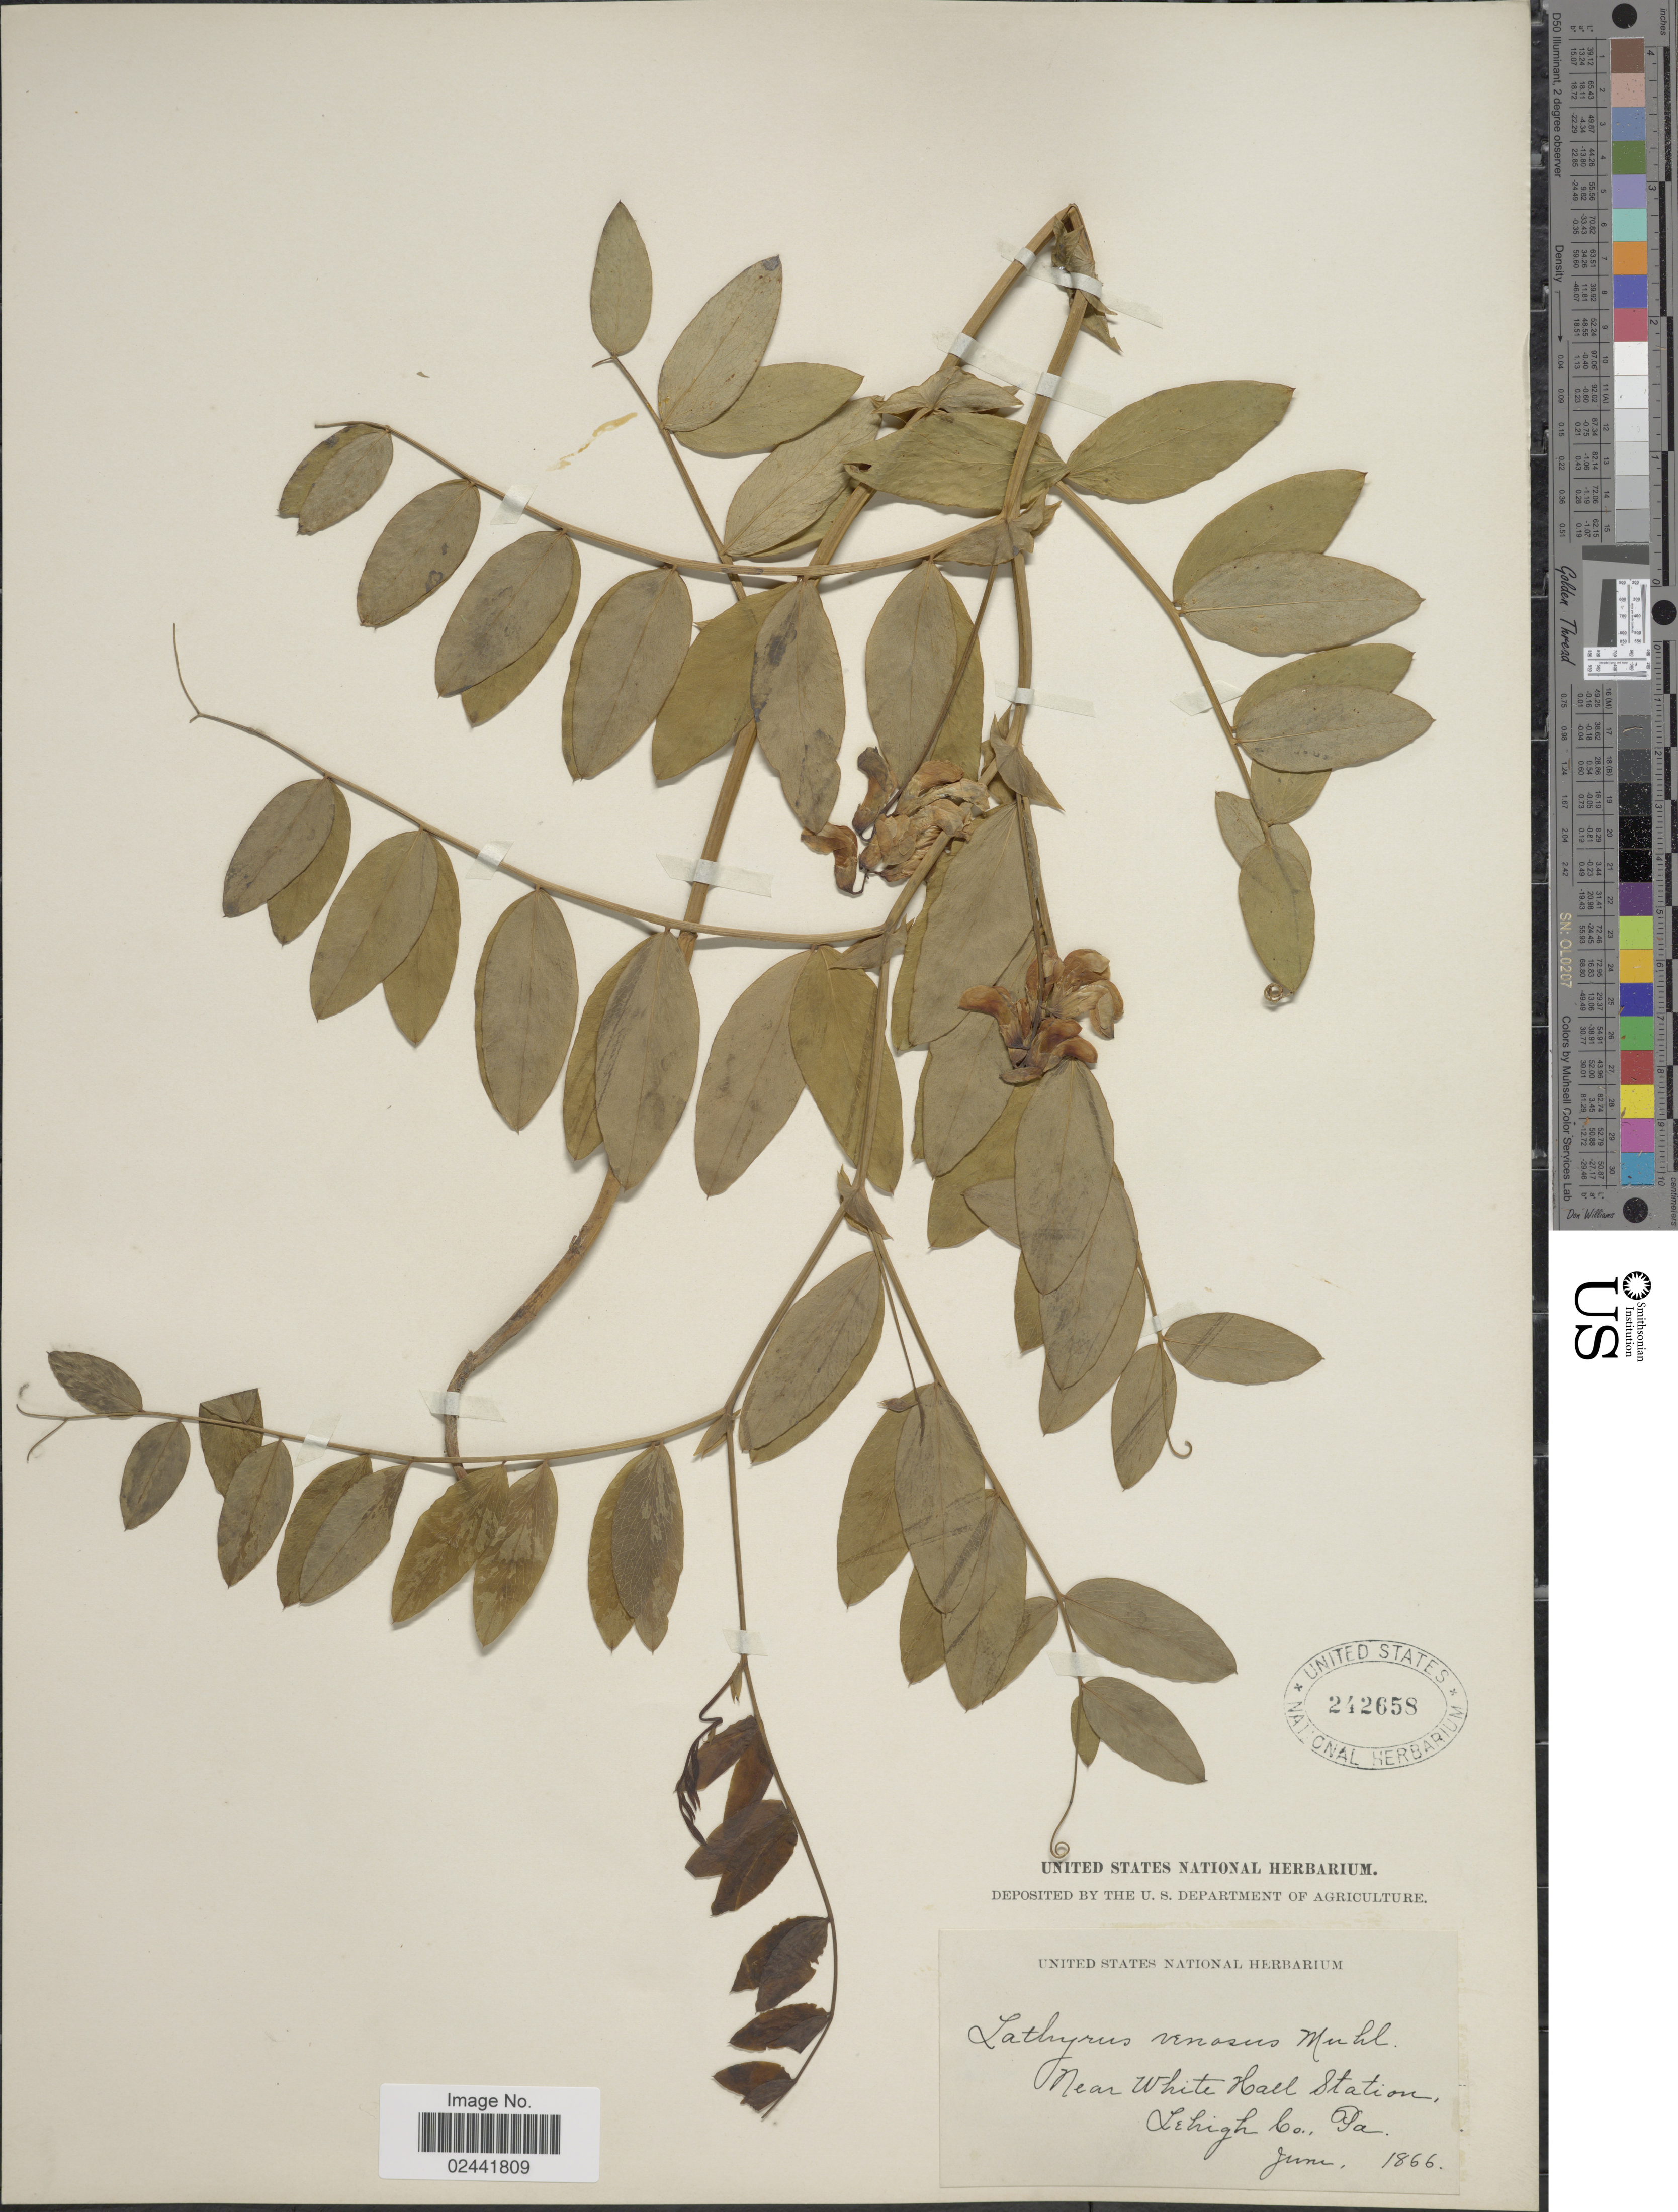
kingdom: Plantae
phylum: Tracheophyta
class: Magnoliopsida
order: Fabales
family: Fabaceae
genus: Lathyrus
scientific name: Lathyrus venosus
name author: Muhl. ex Willd.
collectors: ex herb. United States National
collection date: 1866-06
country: United States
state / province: Pennsylvania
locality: Near White Hall Station, Lehigh Co., Pa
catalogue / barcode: US 242658